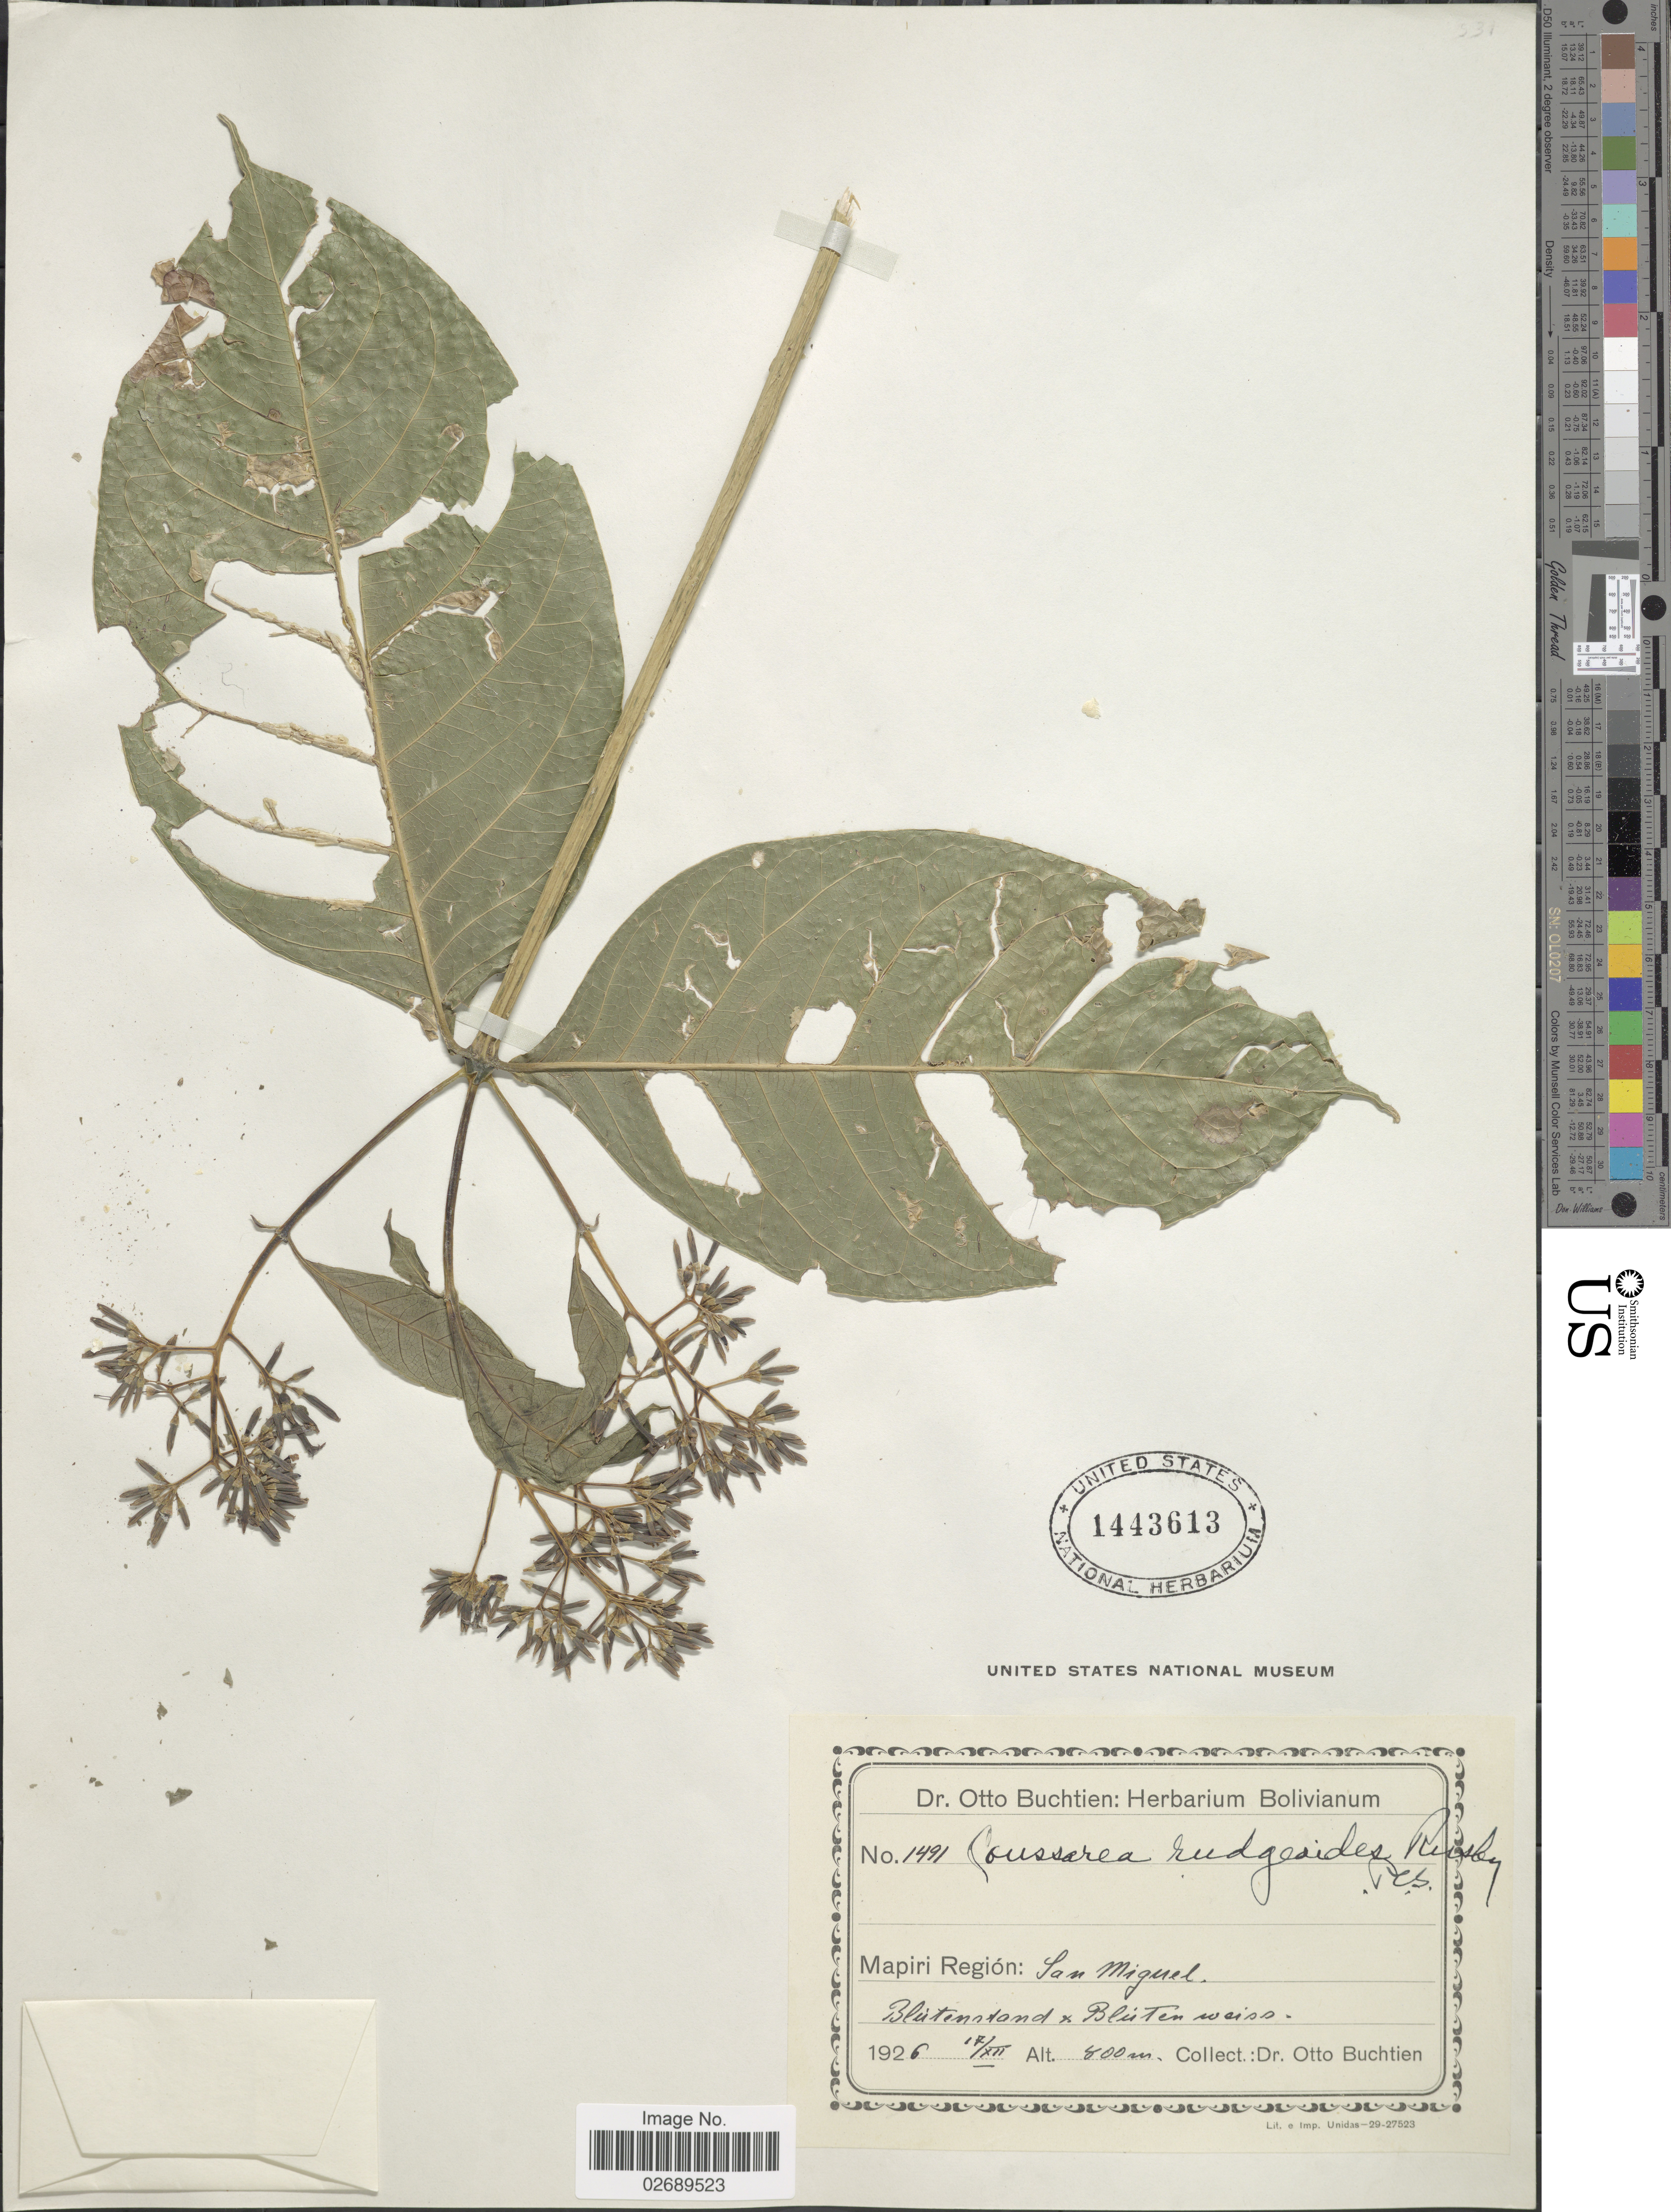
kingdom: Plantae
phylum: Tracheophyta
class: Magnoliopsida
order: Gentianales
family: Rubiaceae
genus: Coussarea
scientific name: Coussarea rudgeoides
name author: Rusby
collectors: O. Buchtien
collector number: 1491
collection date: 1926-12-17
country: Bolivia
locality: Mapiri Region: San Miguel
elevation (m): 800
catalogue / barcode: US 1443613